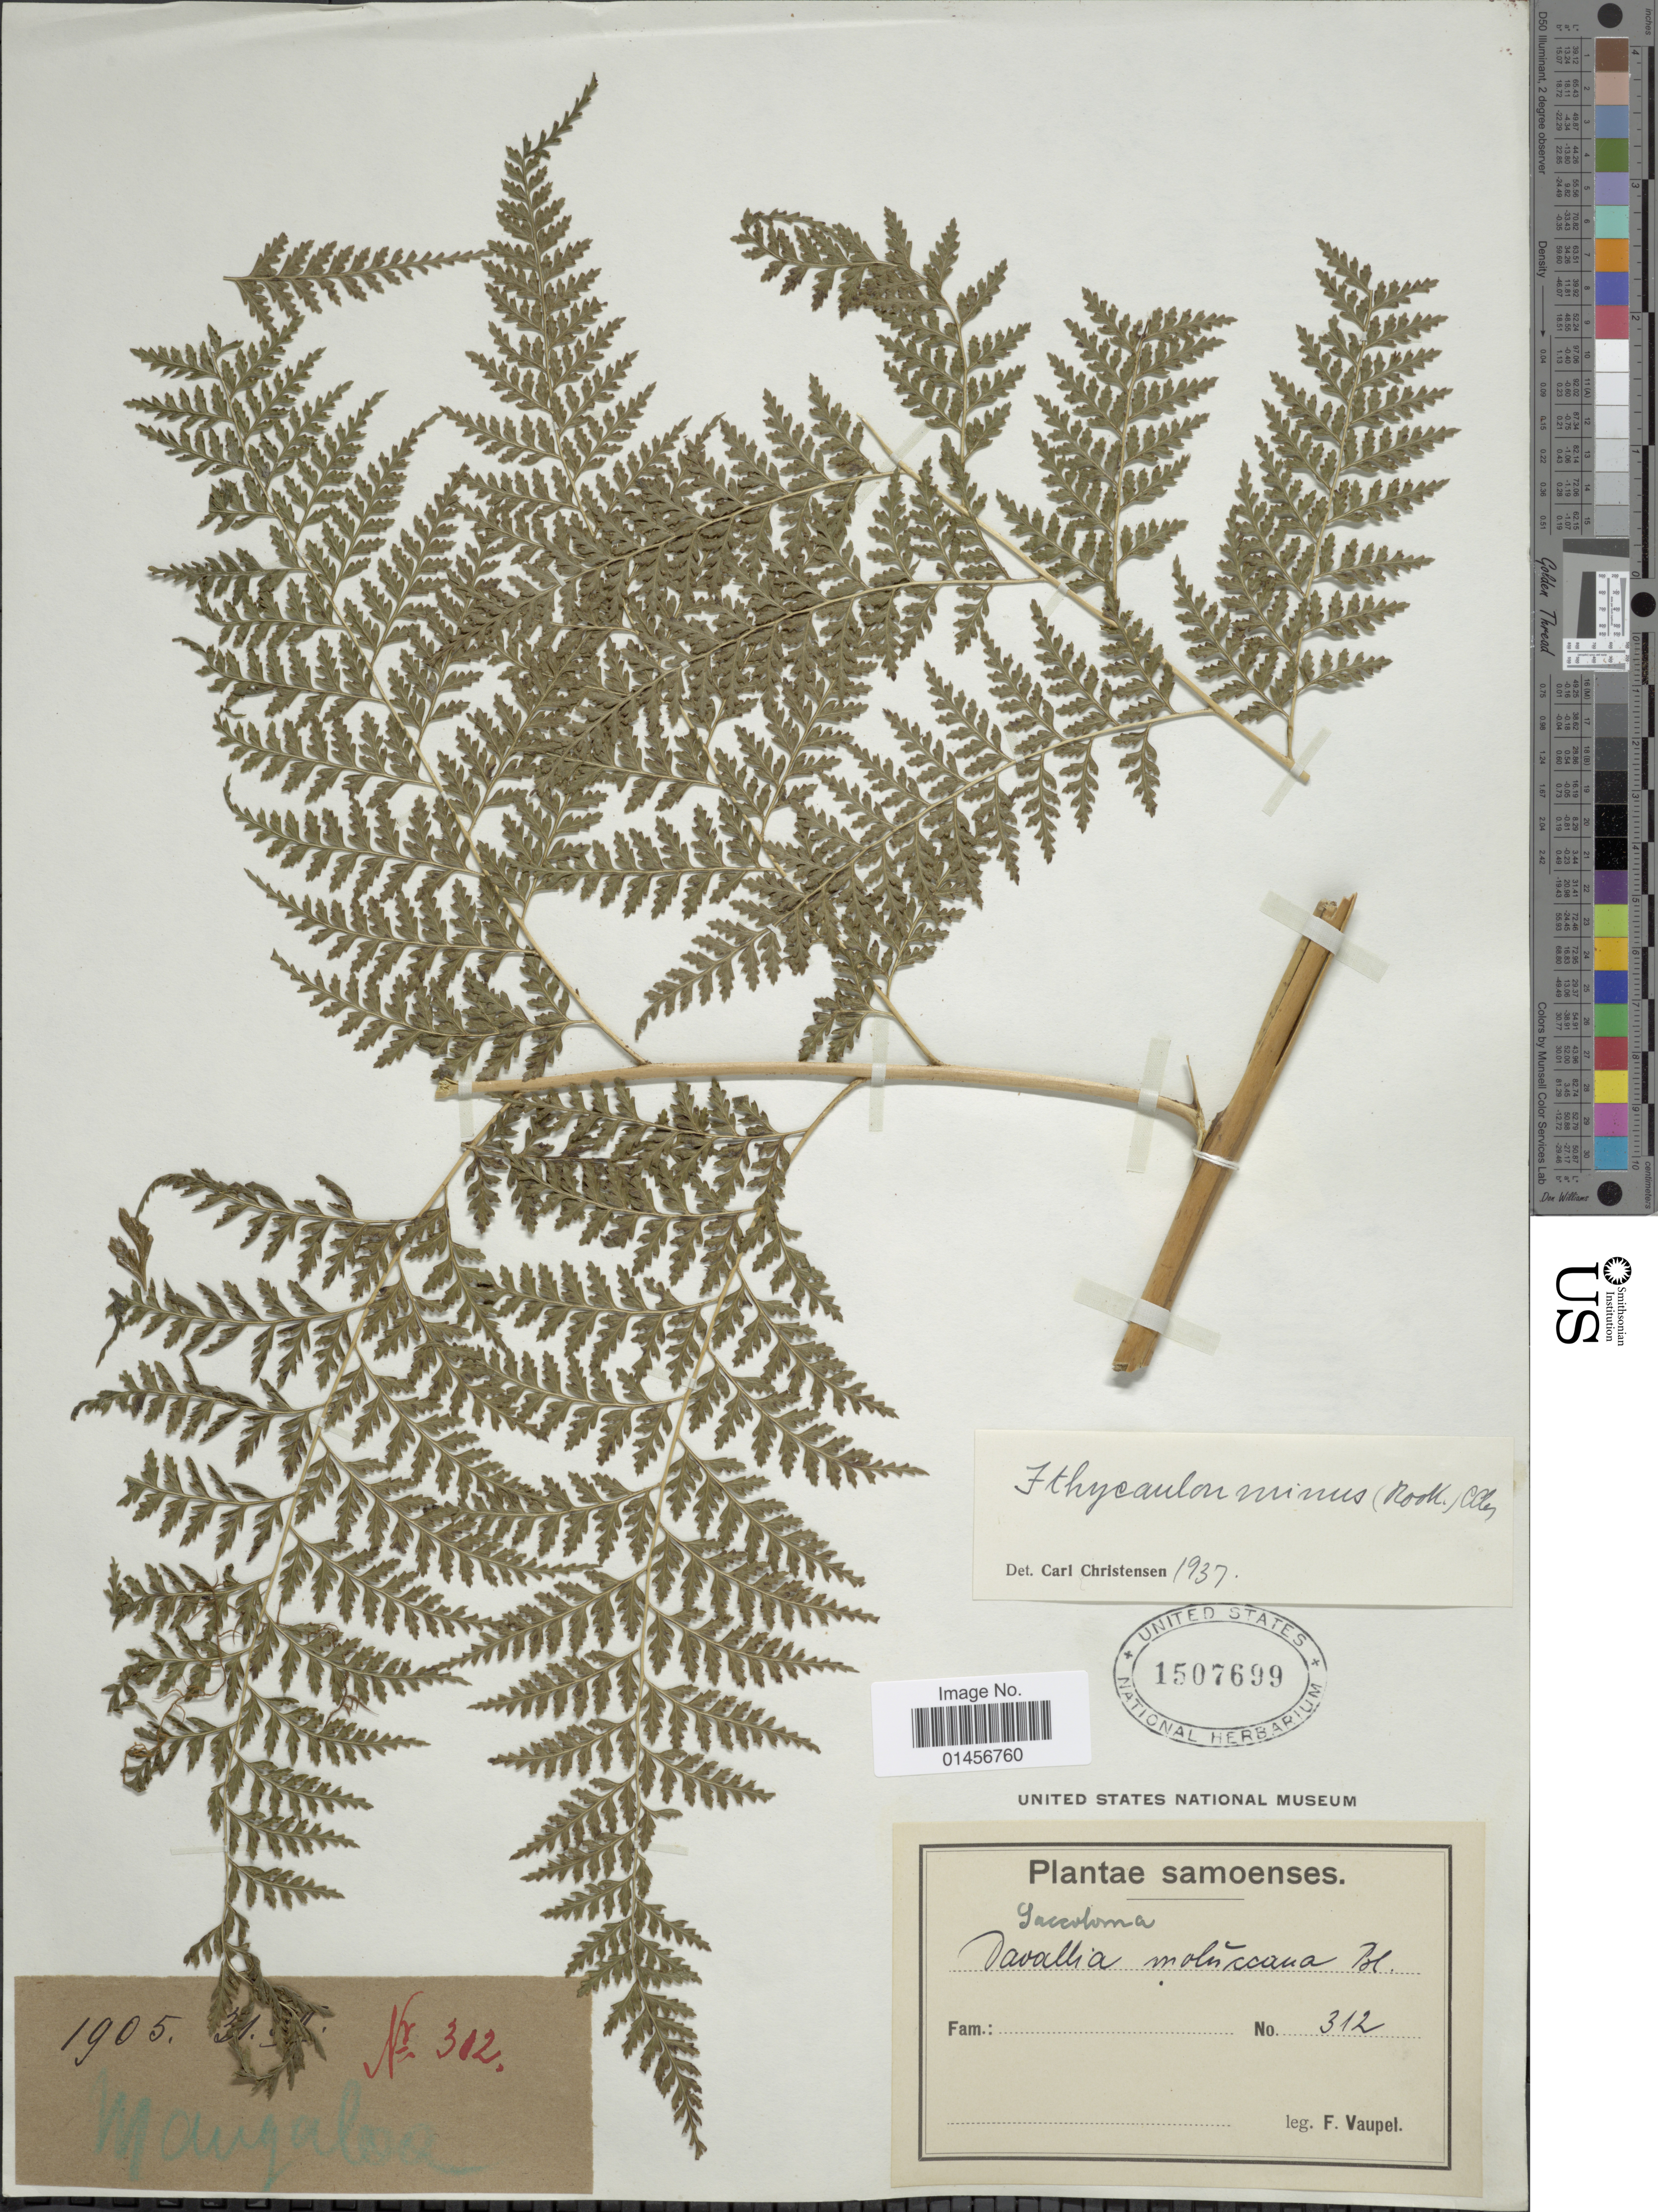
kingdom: Plantae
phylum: Tracheophyta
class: Polypodiopsida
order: Polypodiales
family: Saccolomataceae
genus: Saccoloma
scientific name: Saccoloma tenue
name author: (Brack.) Mett.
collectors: F. Vaupel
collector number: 312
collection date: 1905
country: Samoa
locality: Samoenses. Maugaloa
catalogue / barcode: US 1507699